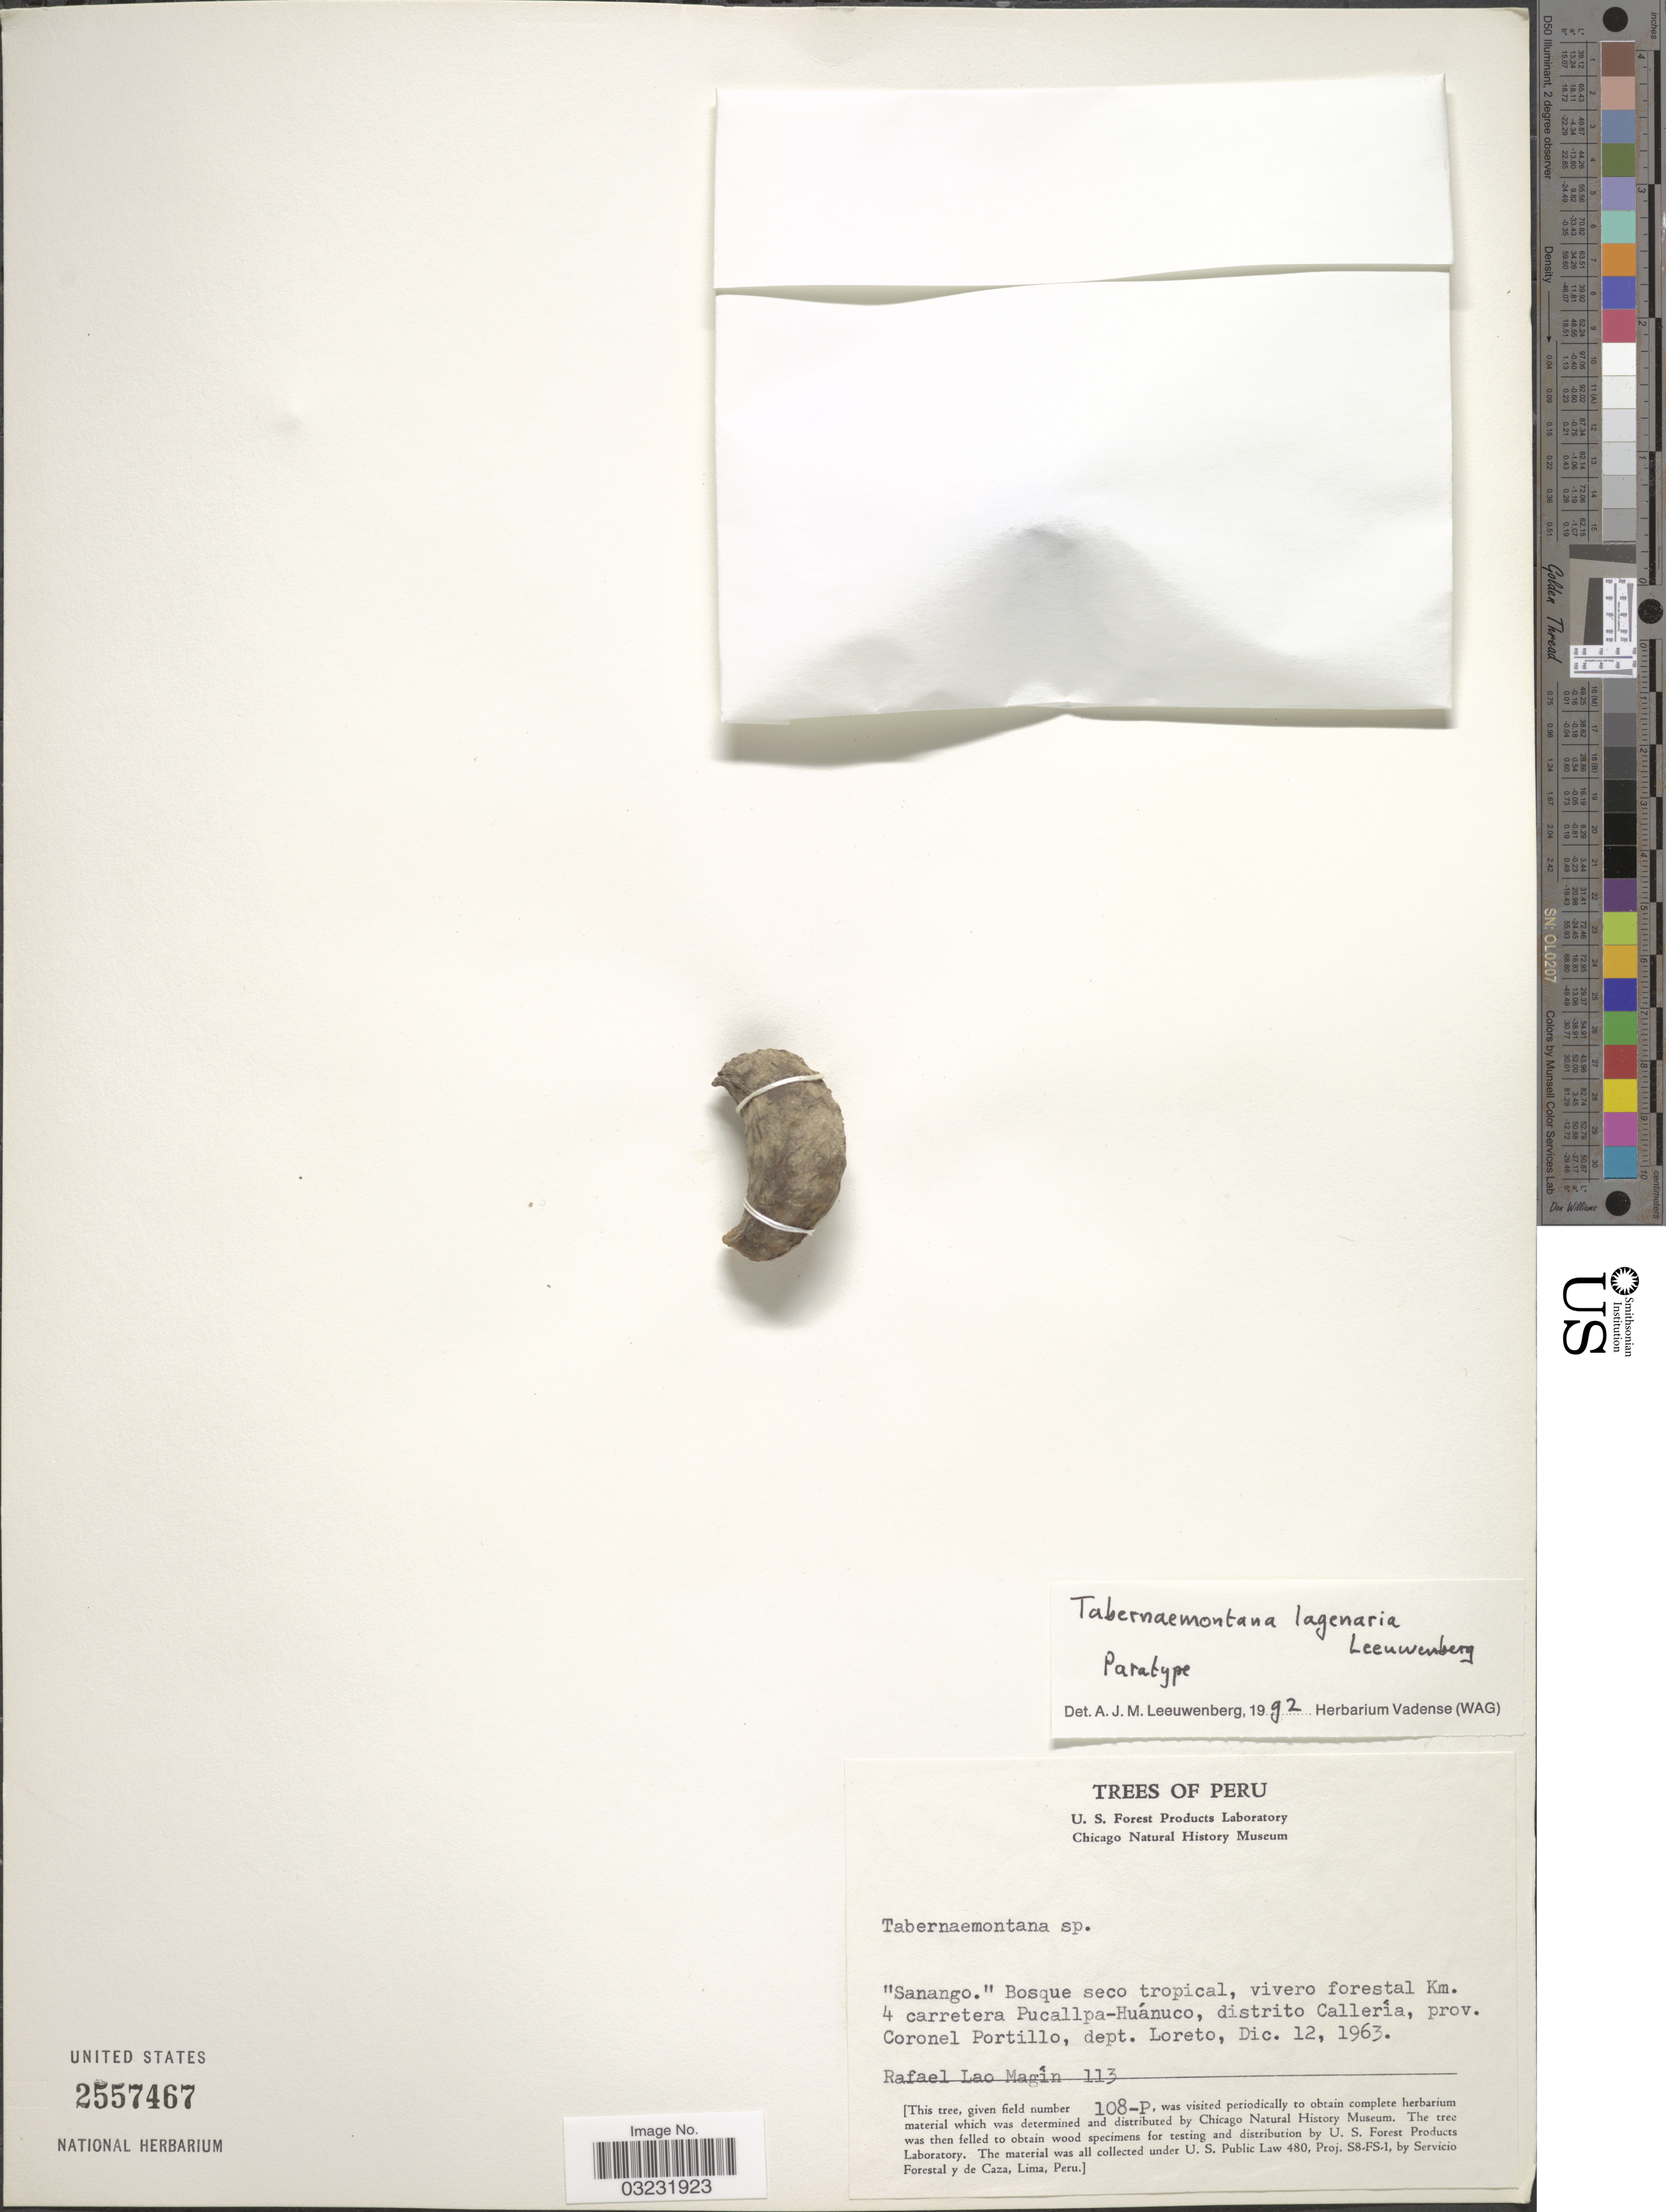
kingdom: Plantae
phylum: Tracheophyta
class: Magnoliopsida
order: Gentianales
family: Apocynaceae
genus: Tabernaemontana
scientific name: Tabernaemontana lagenaria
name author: Leeuwenb.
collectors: R. L. Magin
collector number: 113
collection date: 1963-12-12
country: Peru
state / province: Loreto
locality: Bosque seco tropical, vivero forestal Km. 4 carretera Pucallpa-Huánuco, distrito Callería, prov. Coronel Portillo, dept. Loreto.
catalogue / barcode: US 2557467